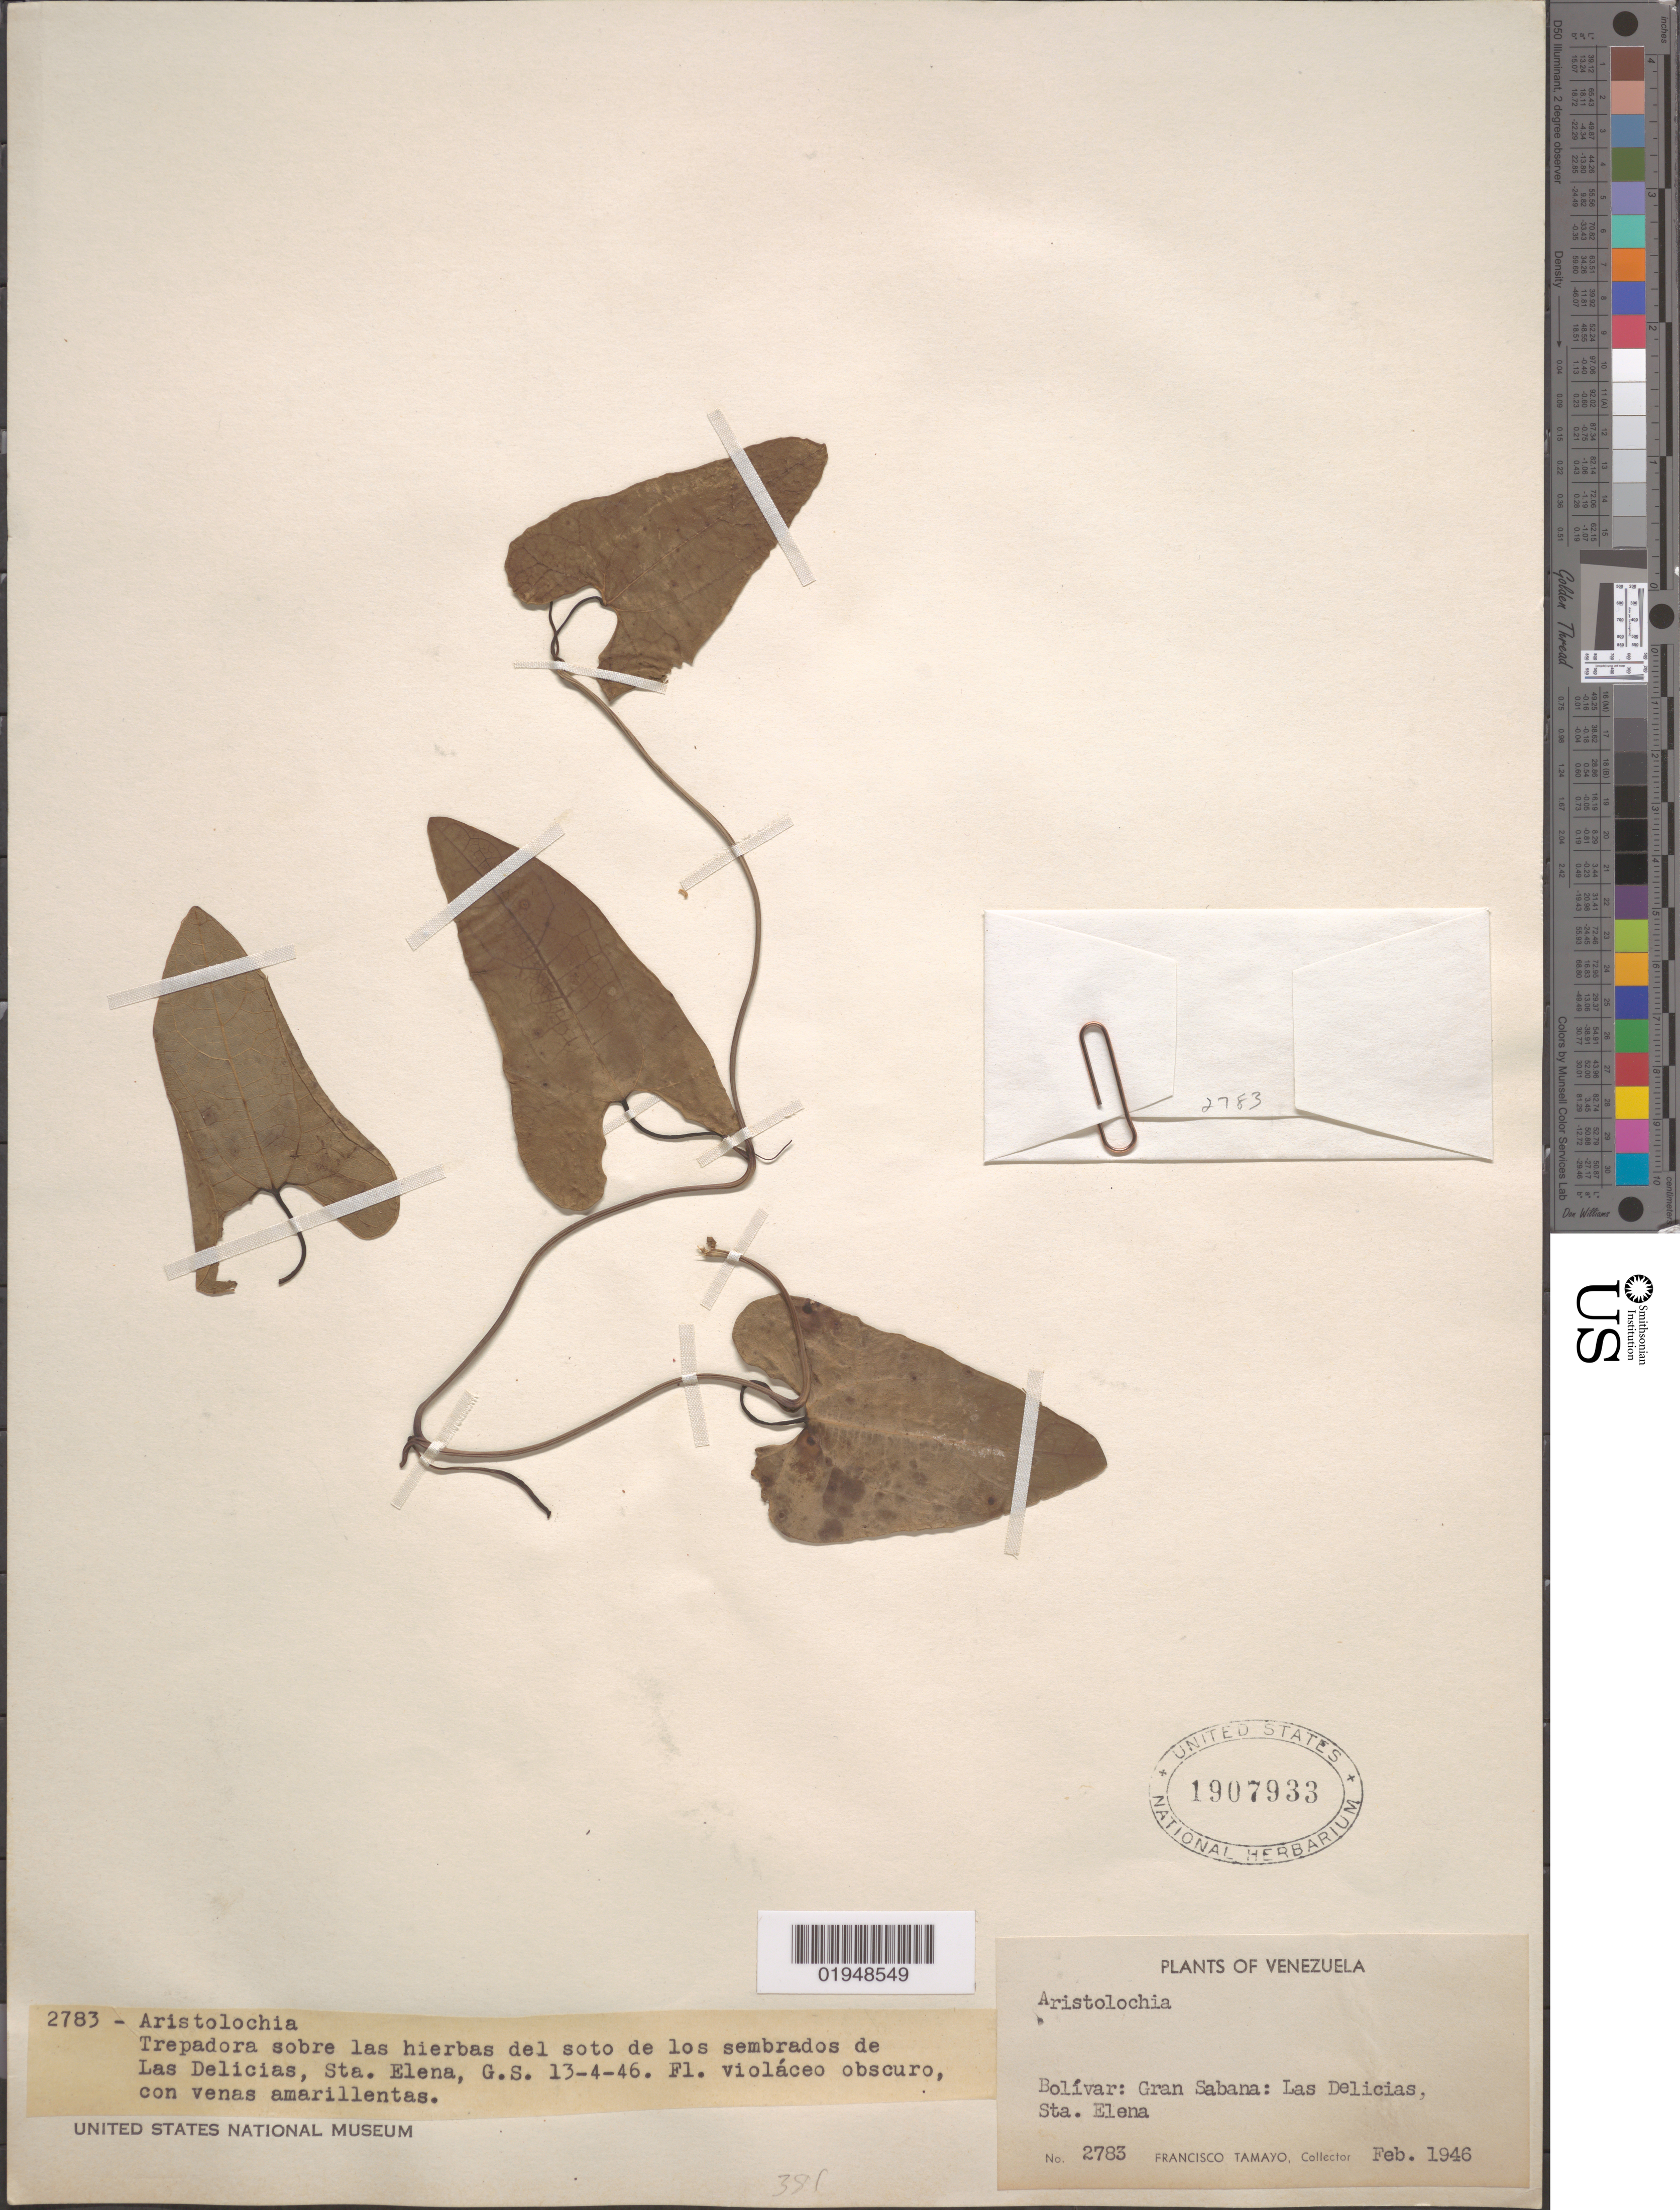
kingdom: Plantae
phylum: Tracheophyta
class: Magnoliopsida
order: Piperales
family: Aristolochiaceae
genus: Aristolochia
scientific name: Aristolochia rugosa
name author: Lam.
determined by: González, F.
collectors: F. Tamayo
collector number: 2783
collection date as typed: Feb-46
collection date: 1946-02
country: Venezuela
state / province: Bolívar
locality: Gran Sabana, Sta. Elena, Las Delicias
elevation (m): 900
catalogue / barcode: US 1907933